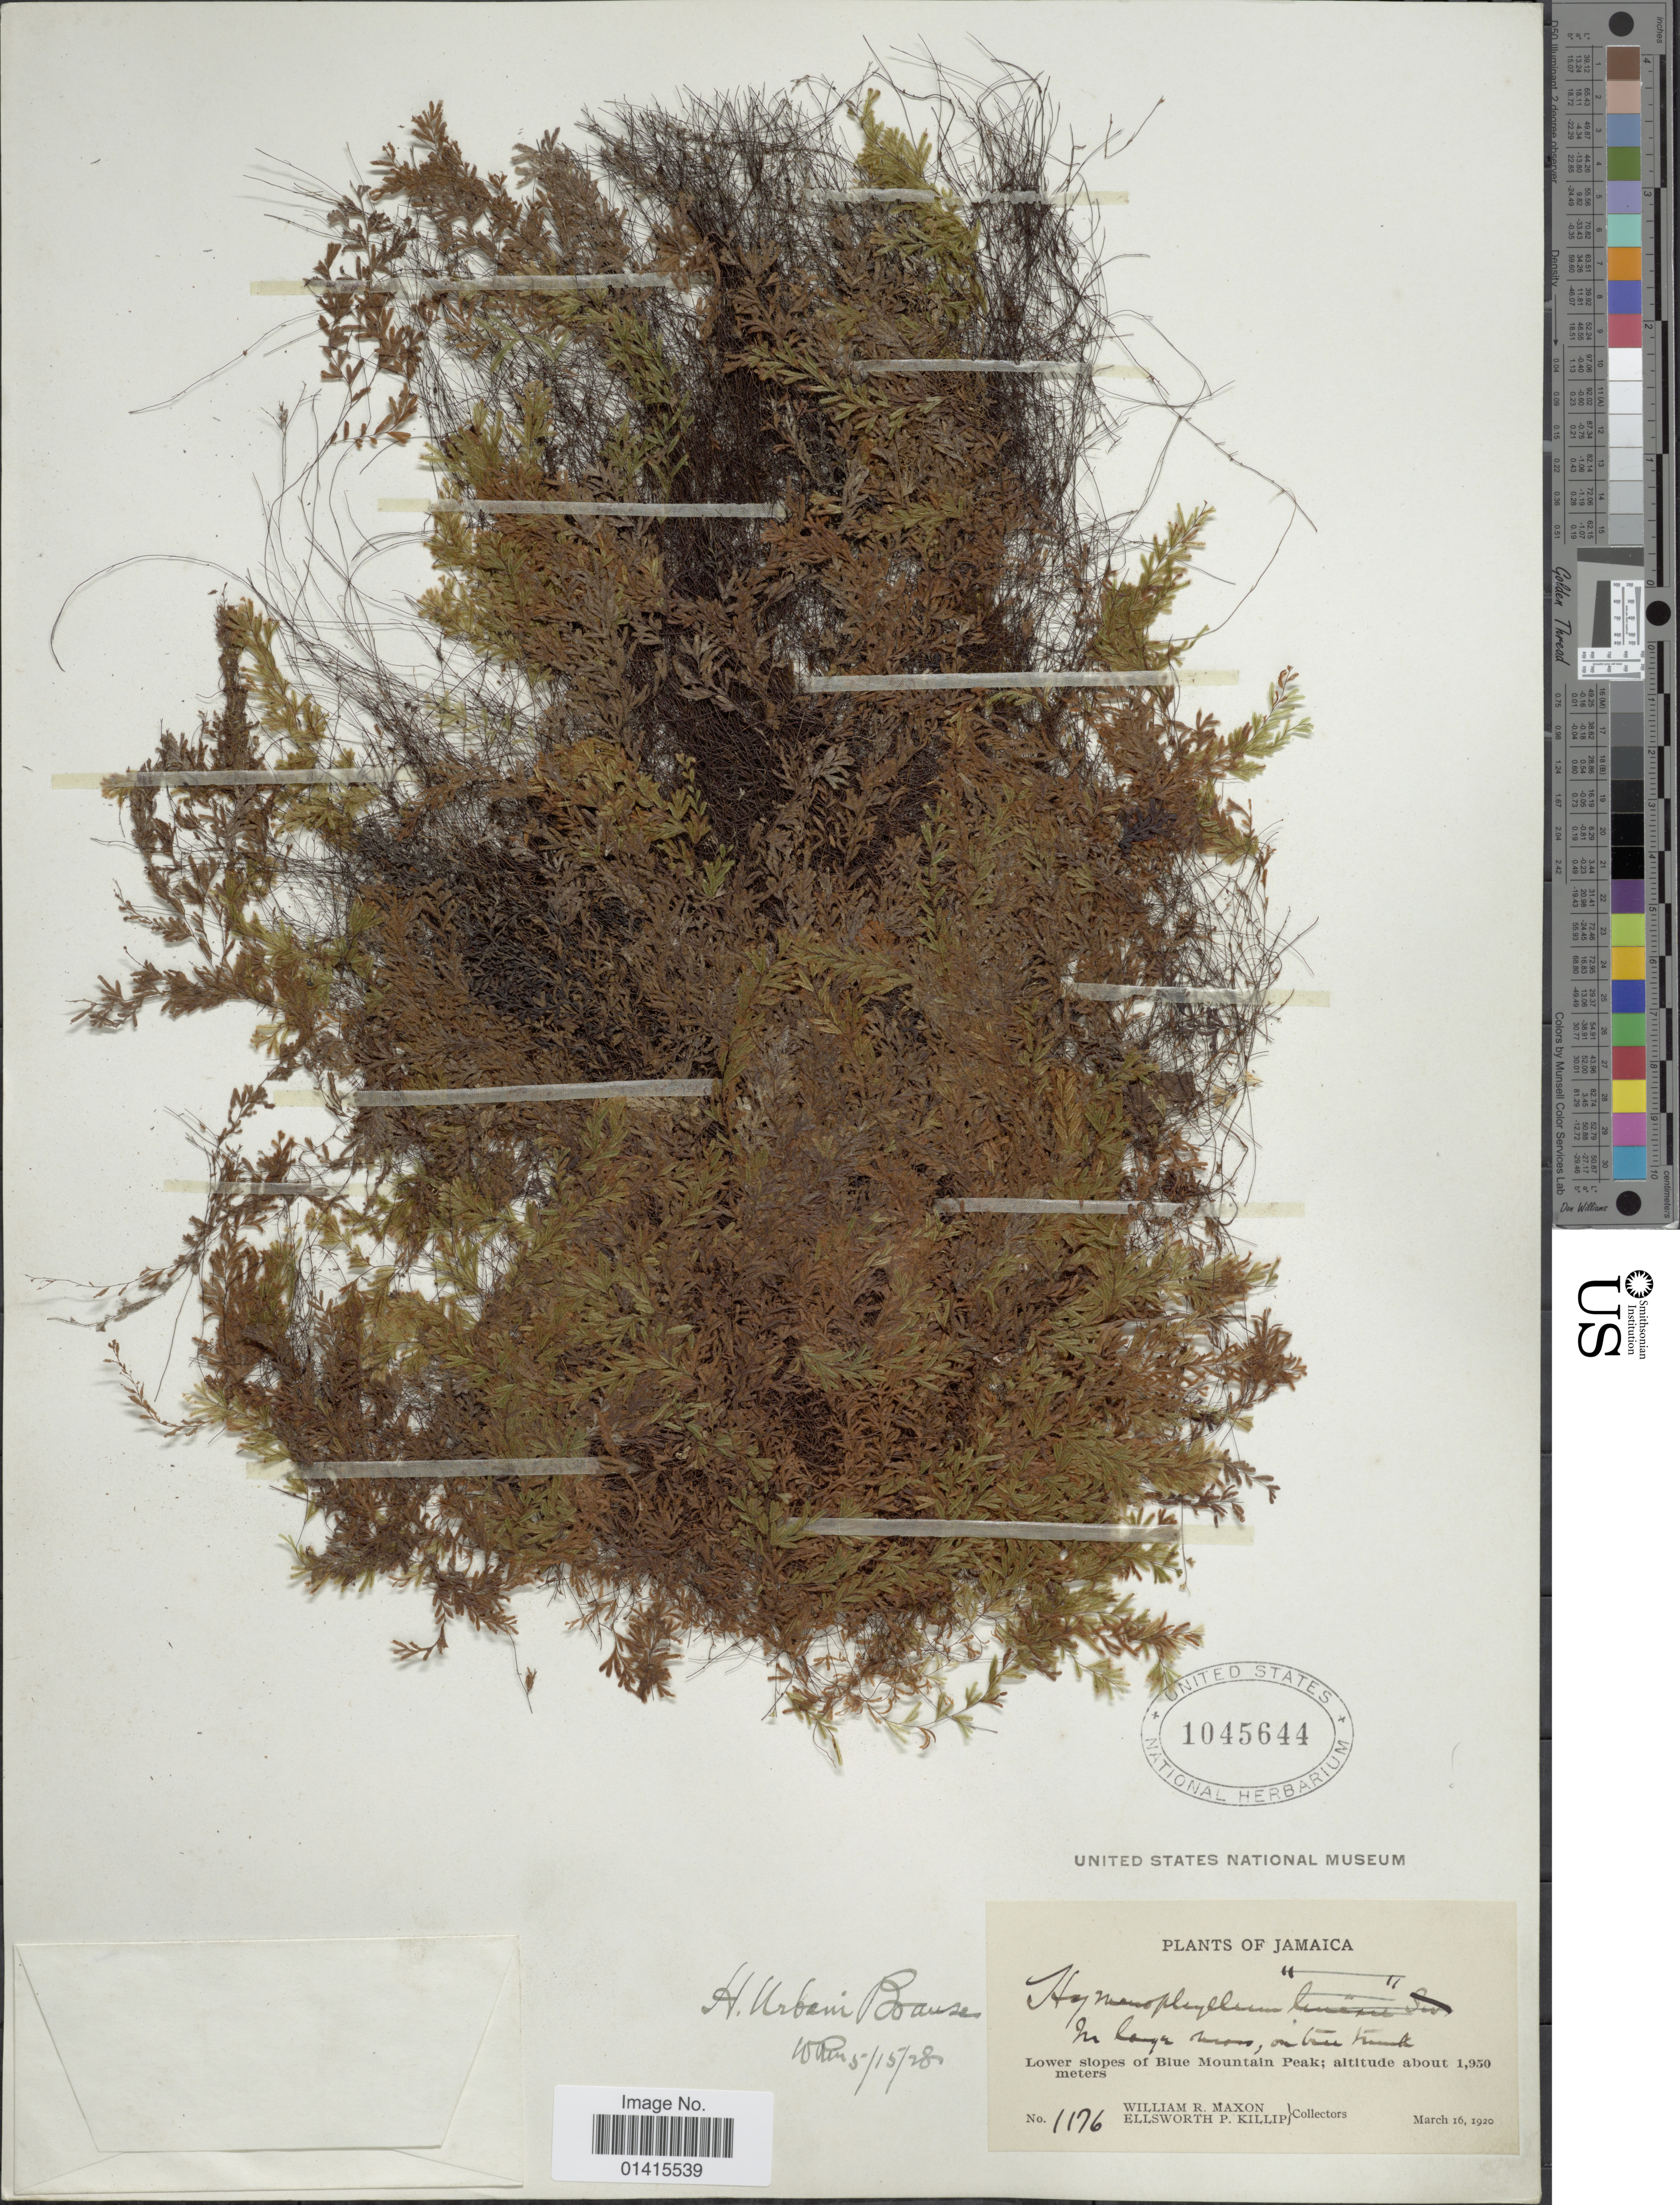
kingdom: Plantae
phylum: Tracheophyta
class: Polypodiopsida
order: Hymenophyllales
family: Hymenophyllaceae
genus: Hymenophyllum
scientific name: Hymenophyllum urbanii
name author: Brause in Urb.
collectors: W. R. Maxon & E. P. Killip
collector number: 1176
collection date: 1920-03-16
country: Jamaica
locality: Lower slopes of Blue mountain peak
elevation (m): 1950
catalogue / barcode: US 1045644